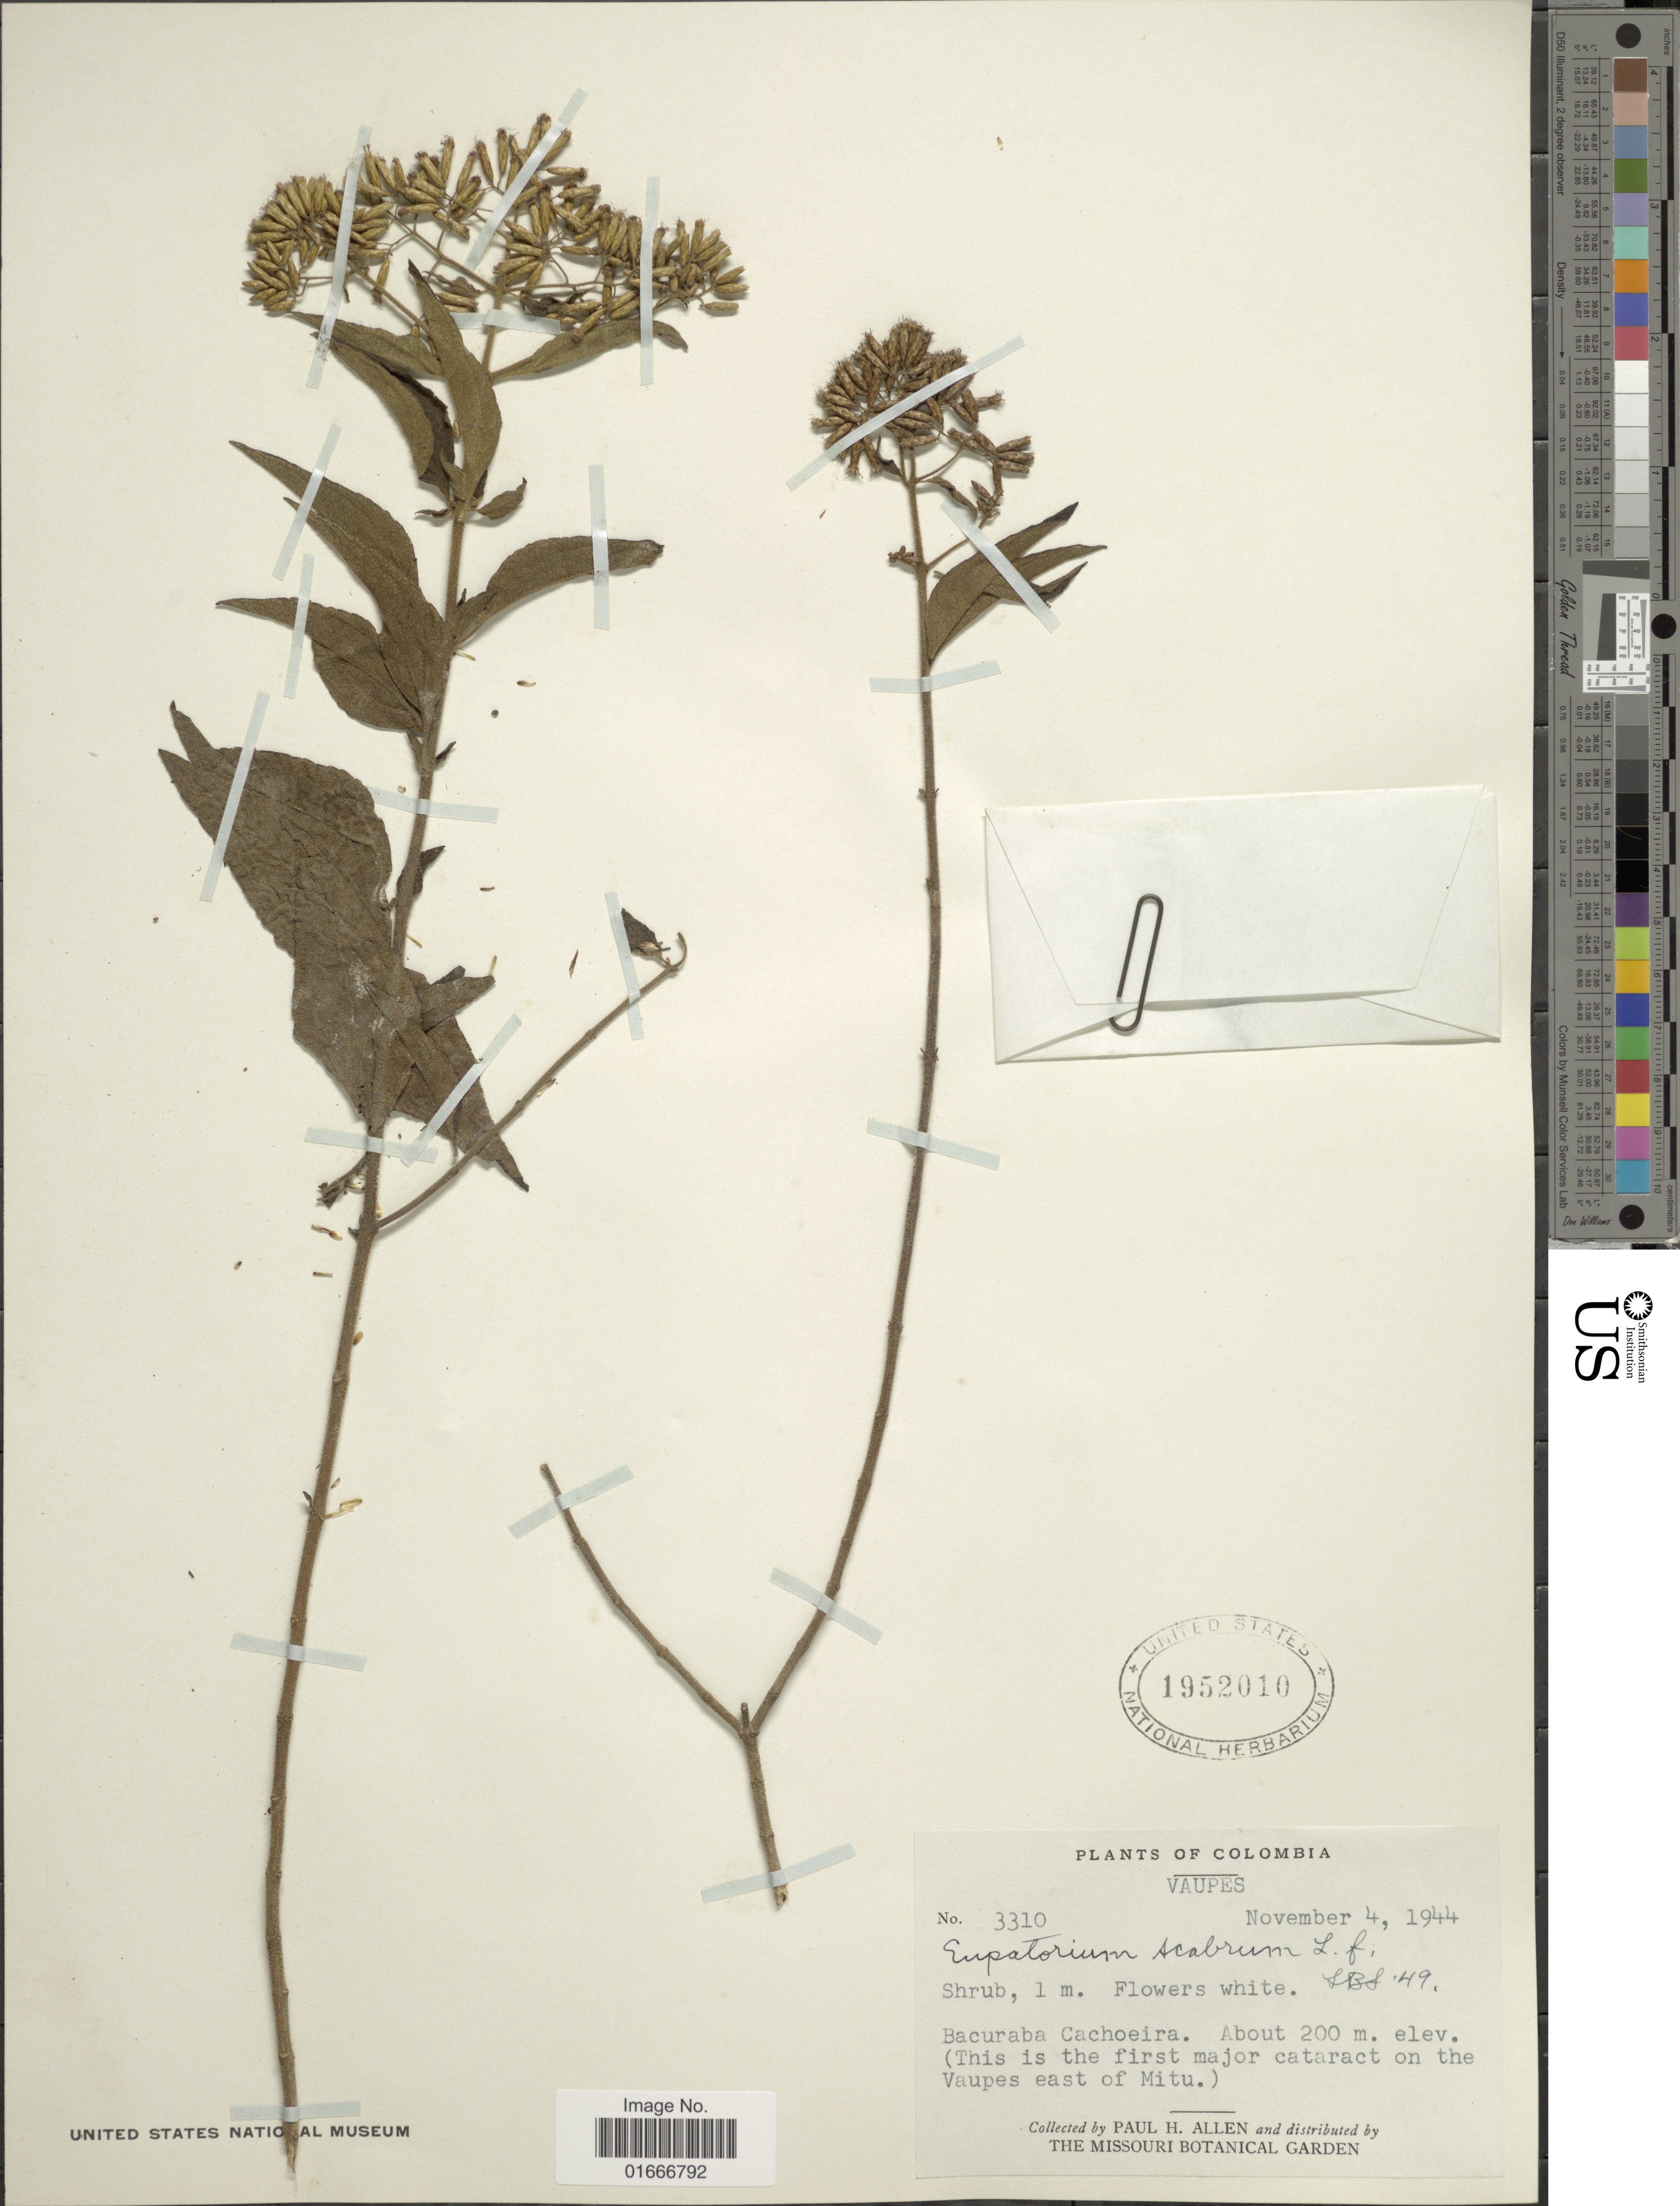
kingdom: Plantae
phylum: Tracheophyta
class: Magnoliopsida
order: Asterales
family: Asteraceae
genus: Chromolaena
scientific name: Chromolaena scabra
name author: (L. f.) R.M. King & H. Rob.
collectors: P. H. Allen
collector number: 3310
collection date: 1944-11-04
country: Colombia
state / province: Vaupés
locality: Colombia. Vaupés. Bacuraba Cachoeira.This is the first major cataract on the Vaupes east of Mitu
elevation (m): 200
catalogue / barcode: US 1952010